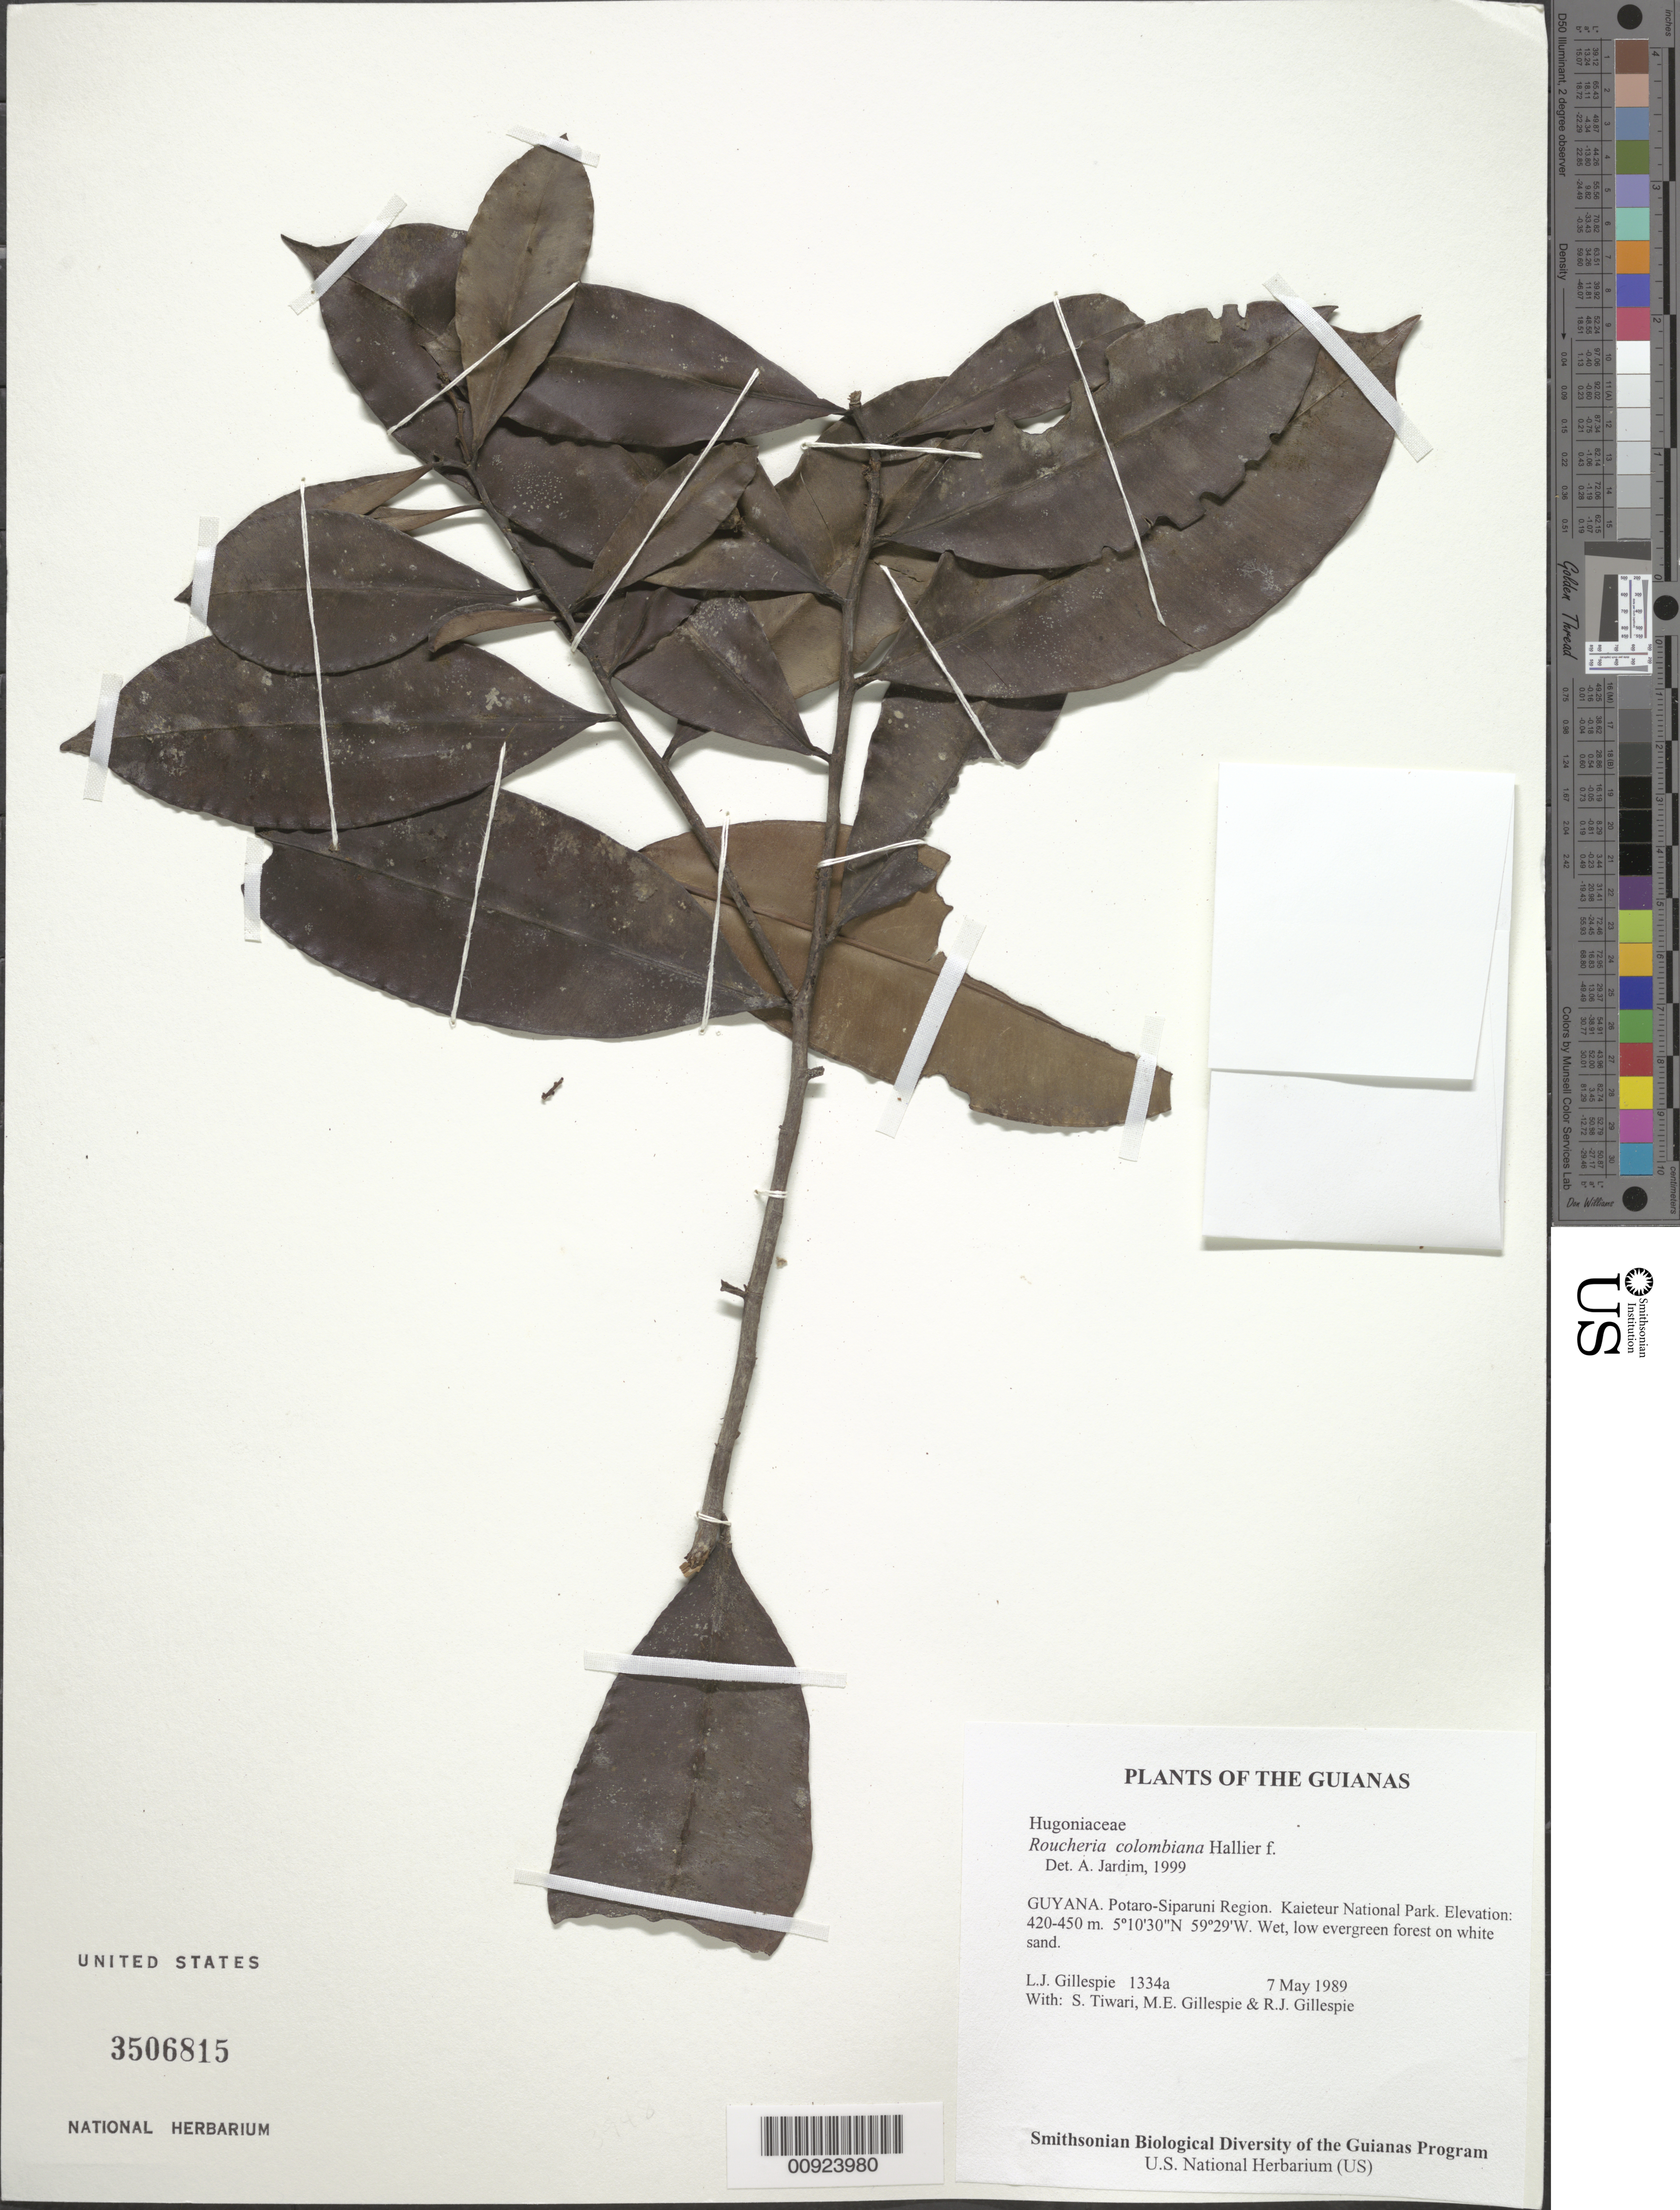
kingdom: Plantae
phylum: Tracheophyta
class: Magnoliopsida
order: Malpighiales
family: Linaceae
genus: Roucheria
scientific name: Roucheria columbiana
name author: Hallier f.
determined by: Jardim, A.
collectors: L. J. Gillespie, S. Tiwari, M. Gillespie & R. Gillespie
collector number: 1334 a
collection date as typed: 7 May 1989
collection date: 1989-05-07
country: Guyana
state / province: Potaro-Siparuni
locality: Kaieteur National Park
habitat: Wet, low evergreen forest on white sand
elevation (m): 420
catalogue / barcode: US 3506815